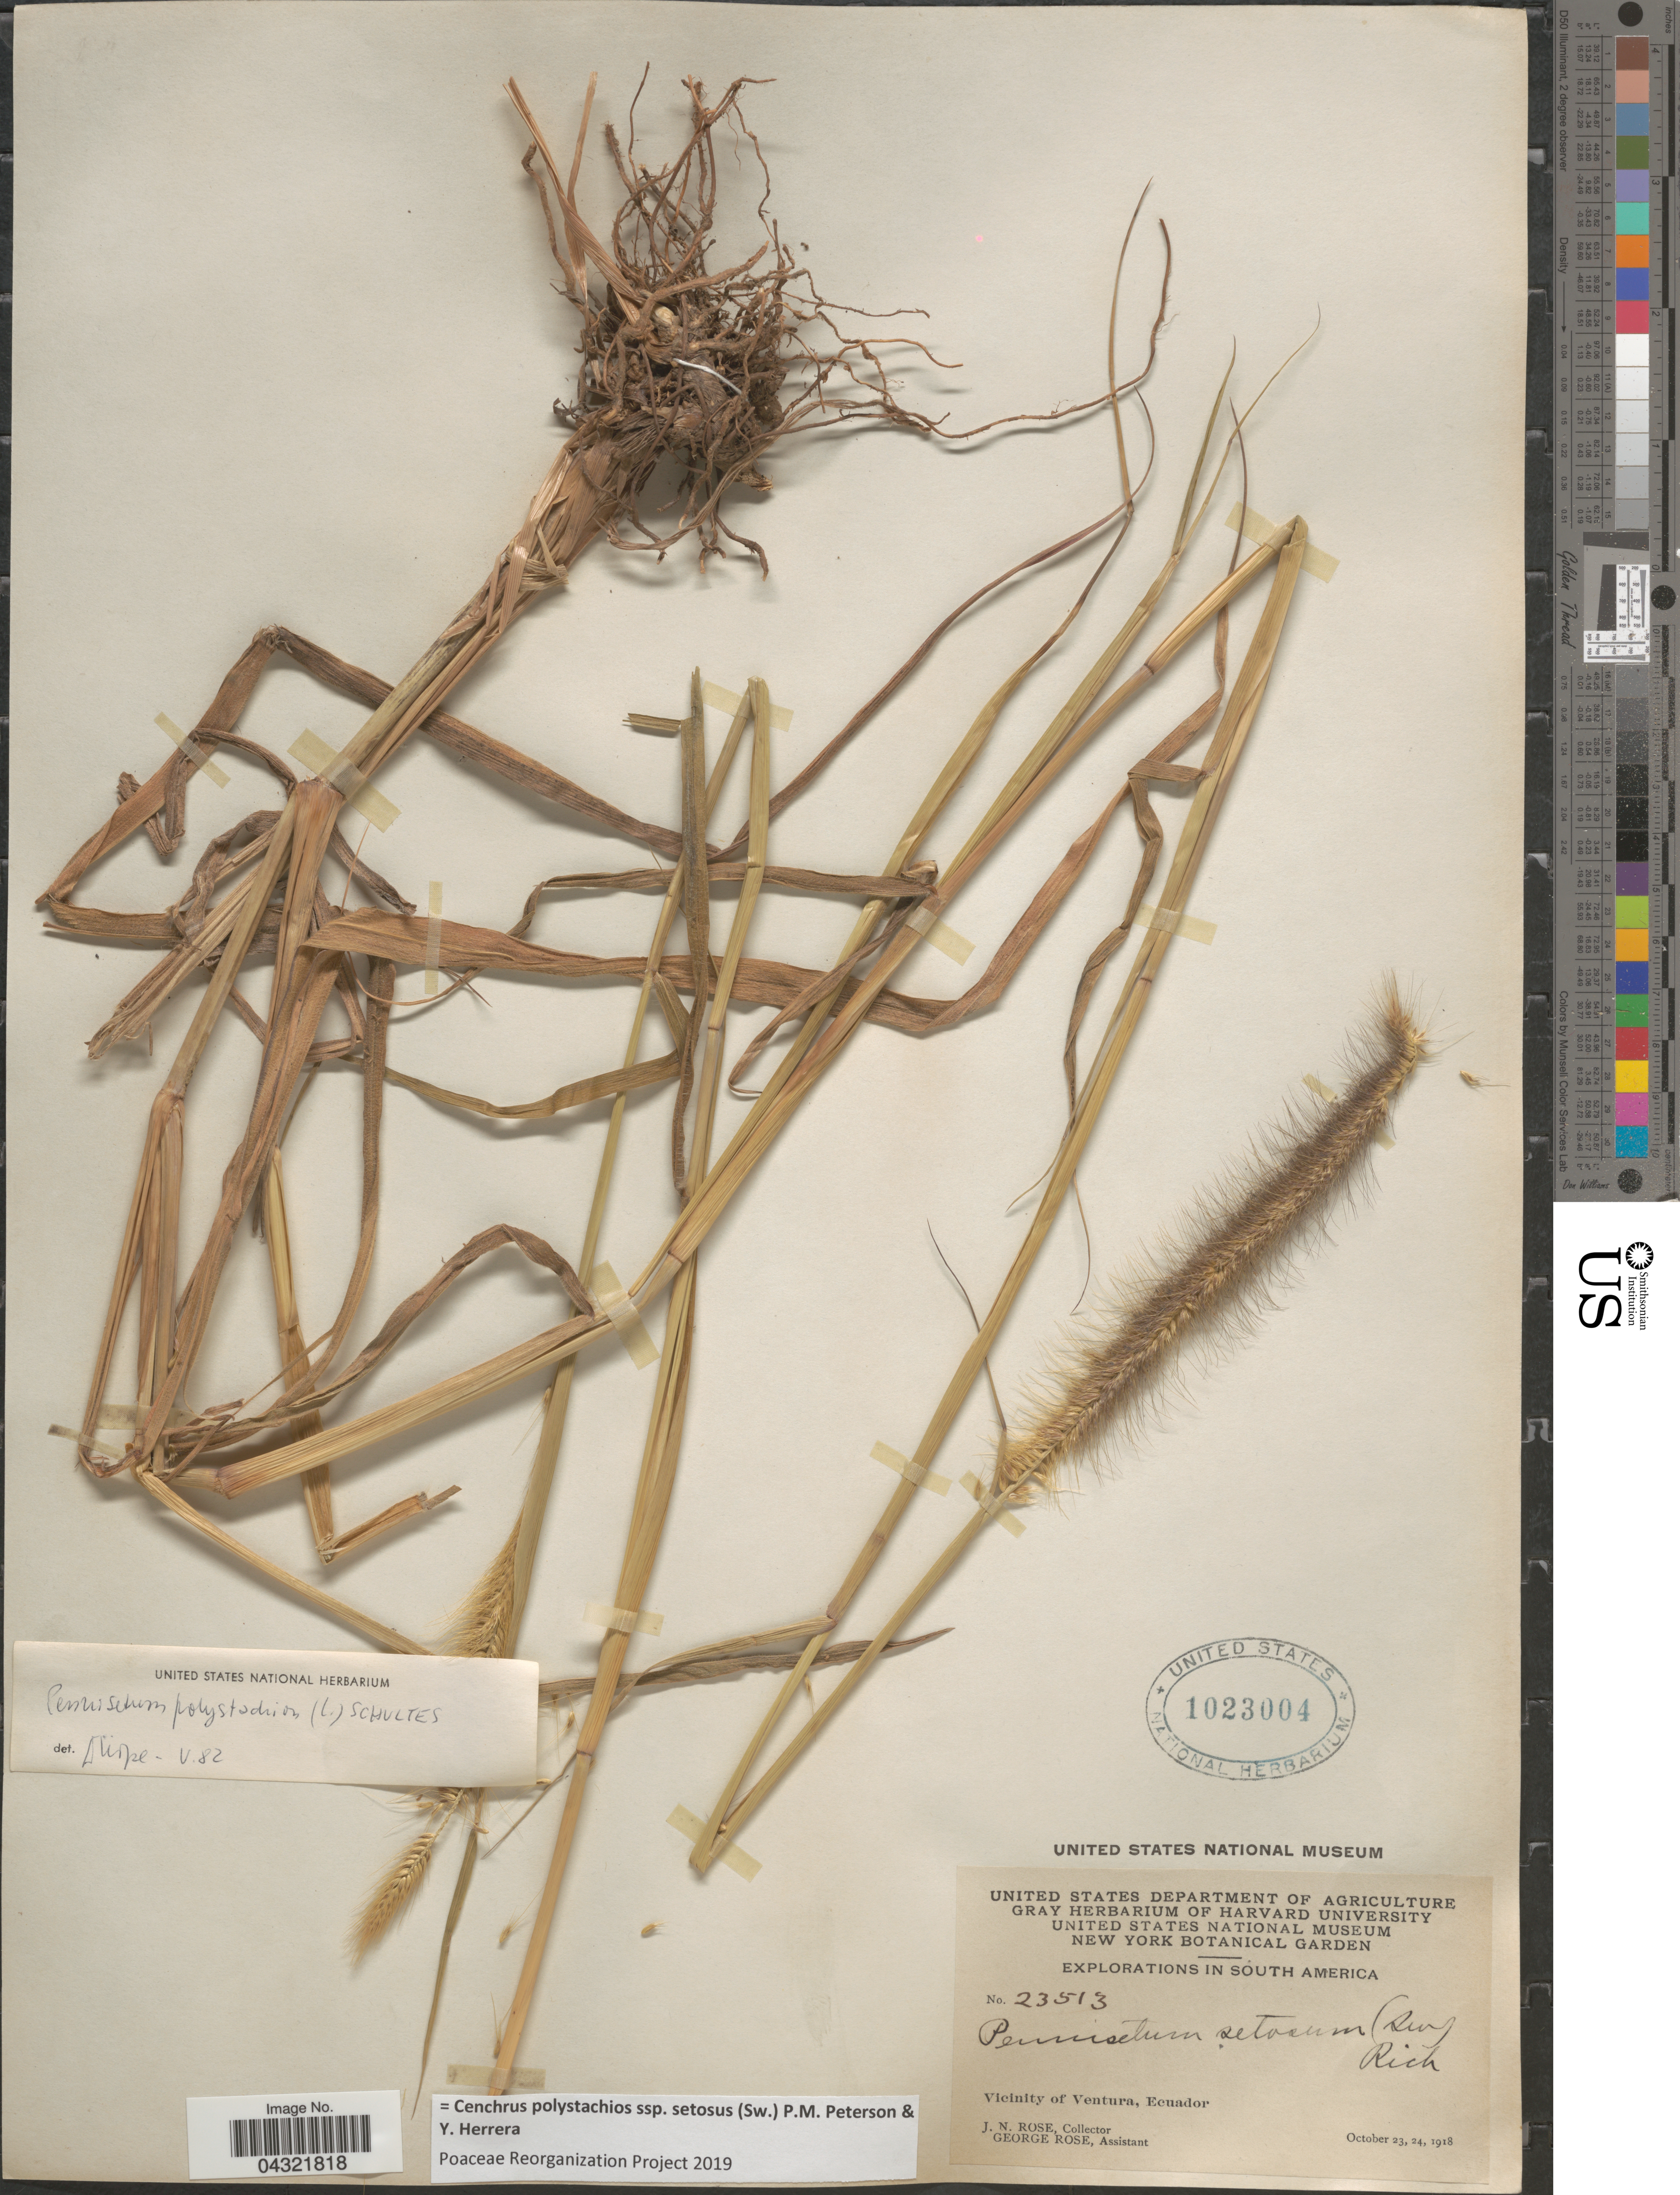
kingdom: Plantae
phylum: Tracheophyta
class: Liliopsida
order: Poales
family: Poaceae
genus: Cenchrus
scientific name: Cenchrus polystachios subsp. setosus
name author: (Sw.) P.M. Peterson & Y. Herrera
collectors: J. N. Rose & G. Rose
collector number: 23513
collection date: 1918-10-23/1918-10-24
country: Ecuador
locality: Explorations in South America. Vicinity of Ventura.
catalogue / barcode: US 1023004